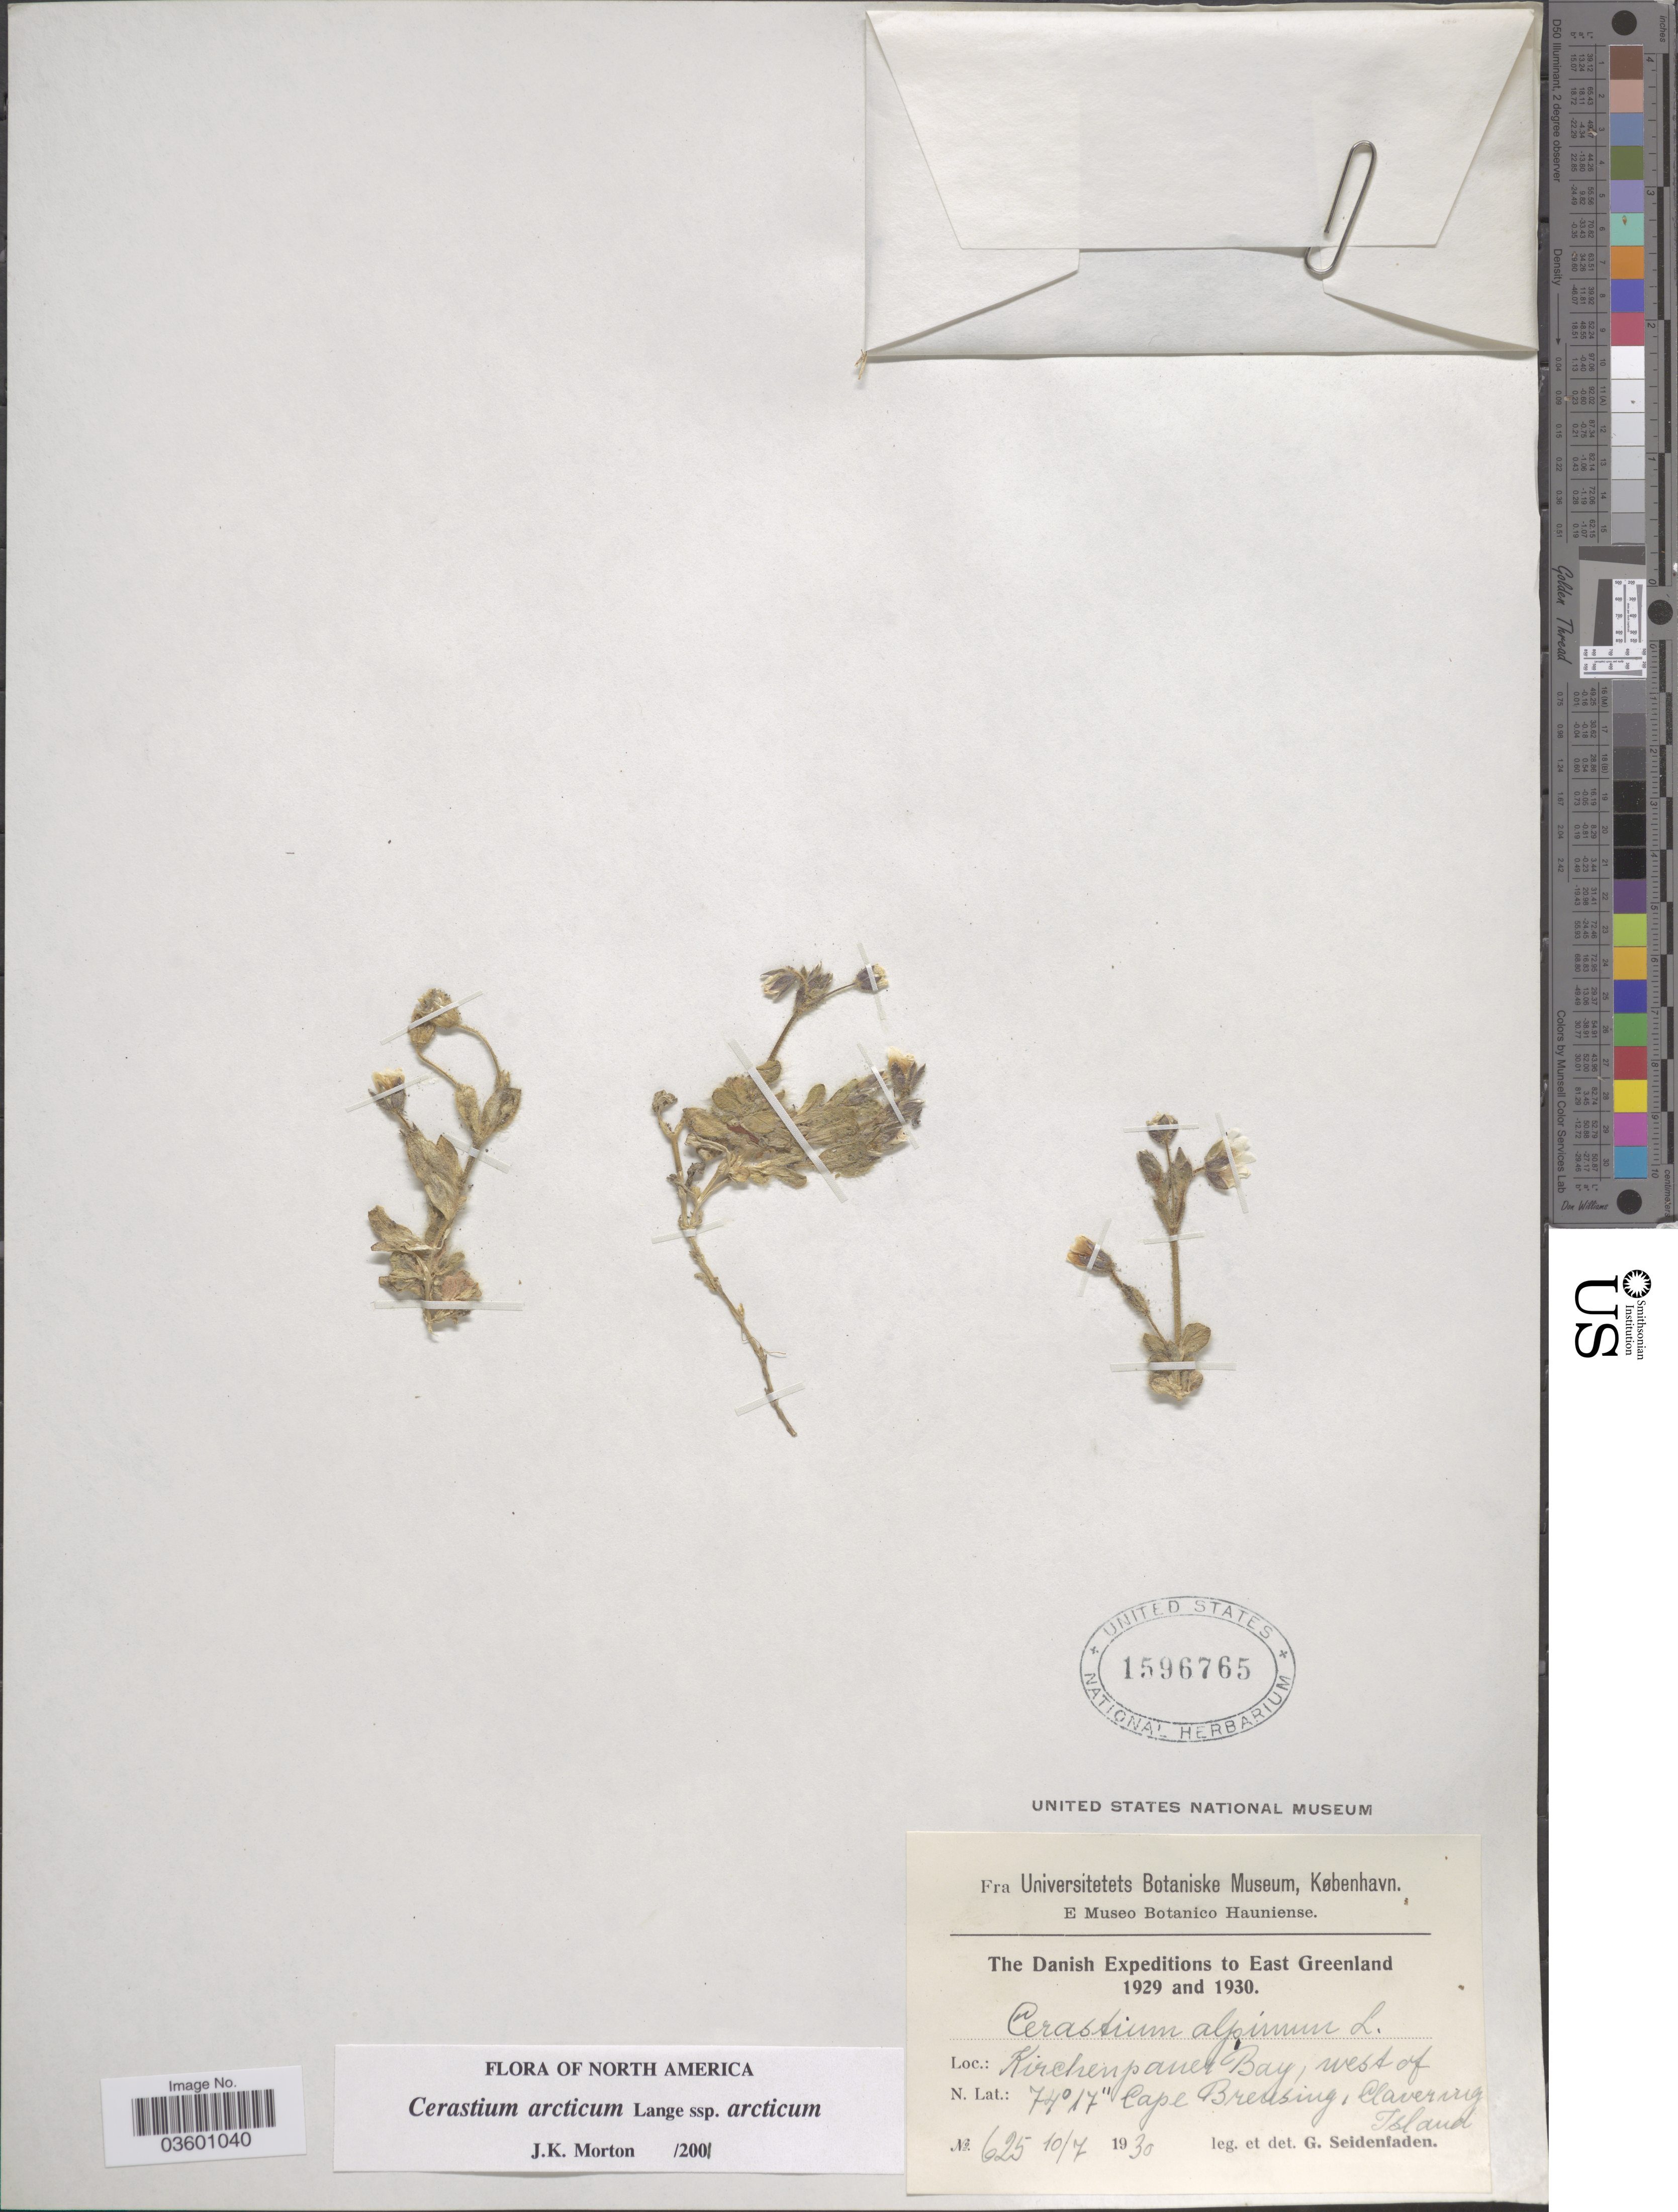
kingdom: Plantae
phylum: Tracheophyta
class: Magnoliopsida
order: Caryophyllales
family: Caryophyllaceae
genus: Cerastium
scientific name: Cerastium arcticum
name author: Lange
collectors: G. Seidenfaden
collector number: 625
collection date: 1930-07-10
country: Greenland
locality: East Greenland. Kirchenpauer Bay, west of Cape Breusing, Clavering Island.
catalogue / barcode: US 1596765